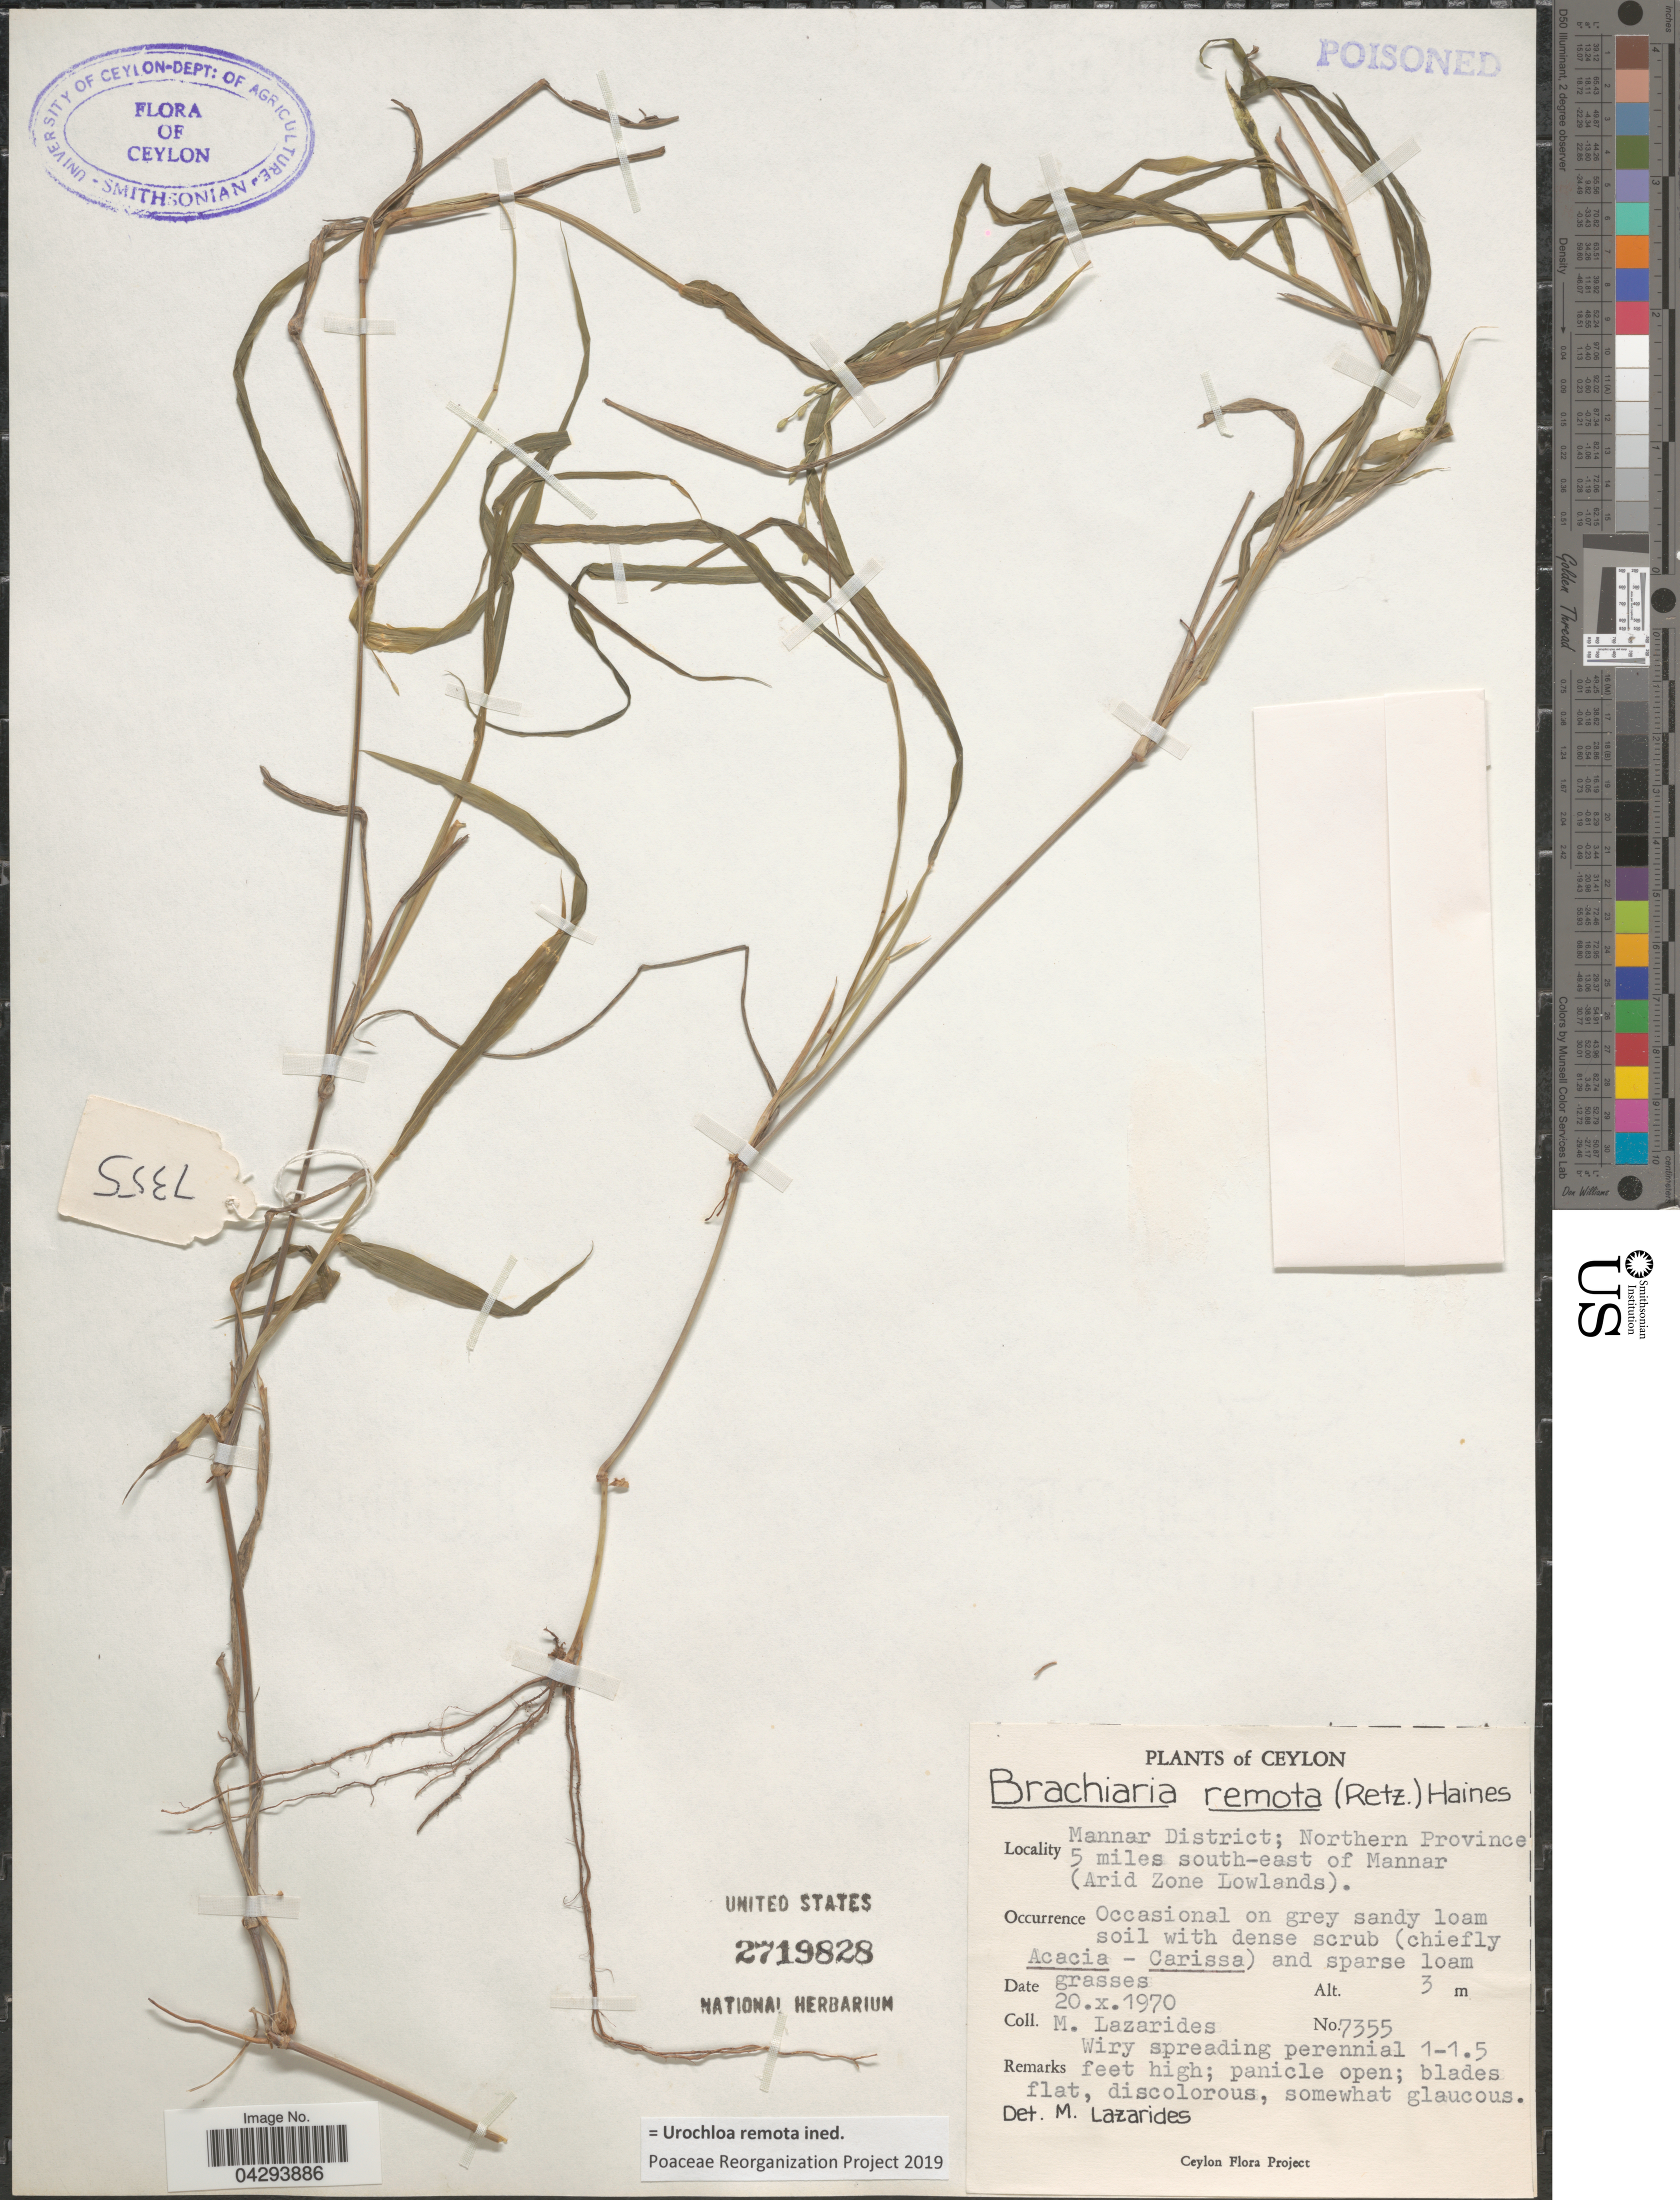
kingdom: Plantae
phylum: Tracheophyta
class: Liliopsida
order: Poales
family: Poaceae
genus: Urochloa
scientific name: Urochloa remota ined.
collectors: M. Lazarides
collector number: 7355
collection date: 1970-10-20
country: Sri Lanka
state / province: Northern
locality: Ceylon. Mannar District; 5 miles south-east of Mannar (Arid Zone Lowlands).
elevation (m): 3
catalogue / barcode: US 2719828